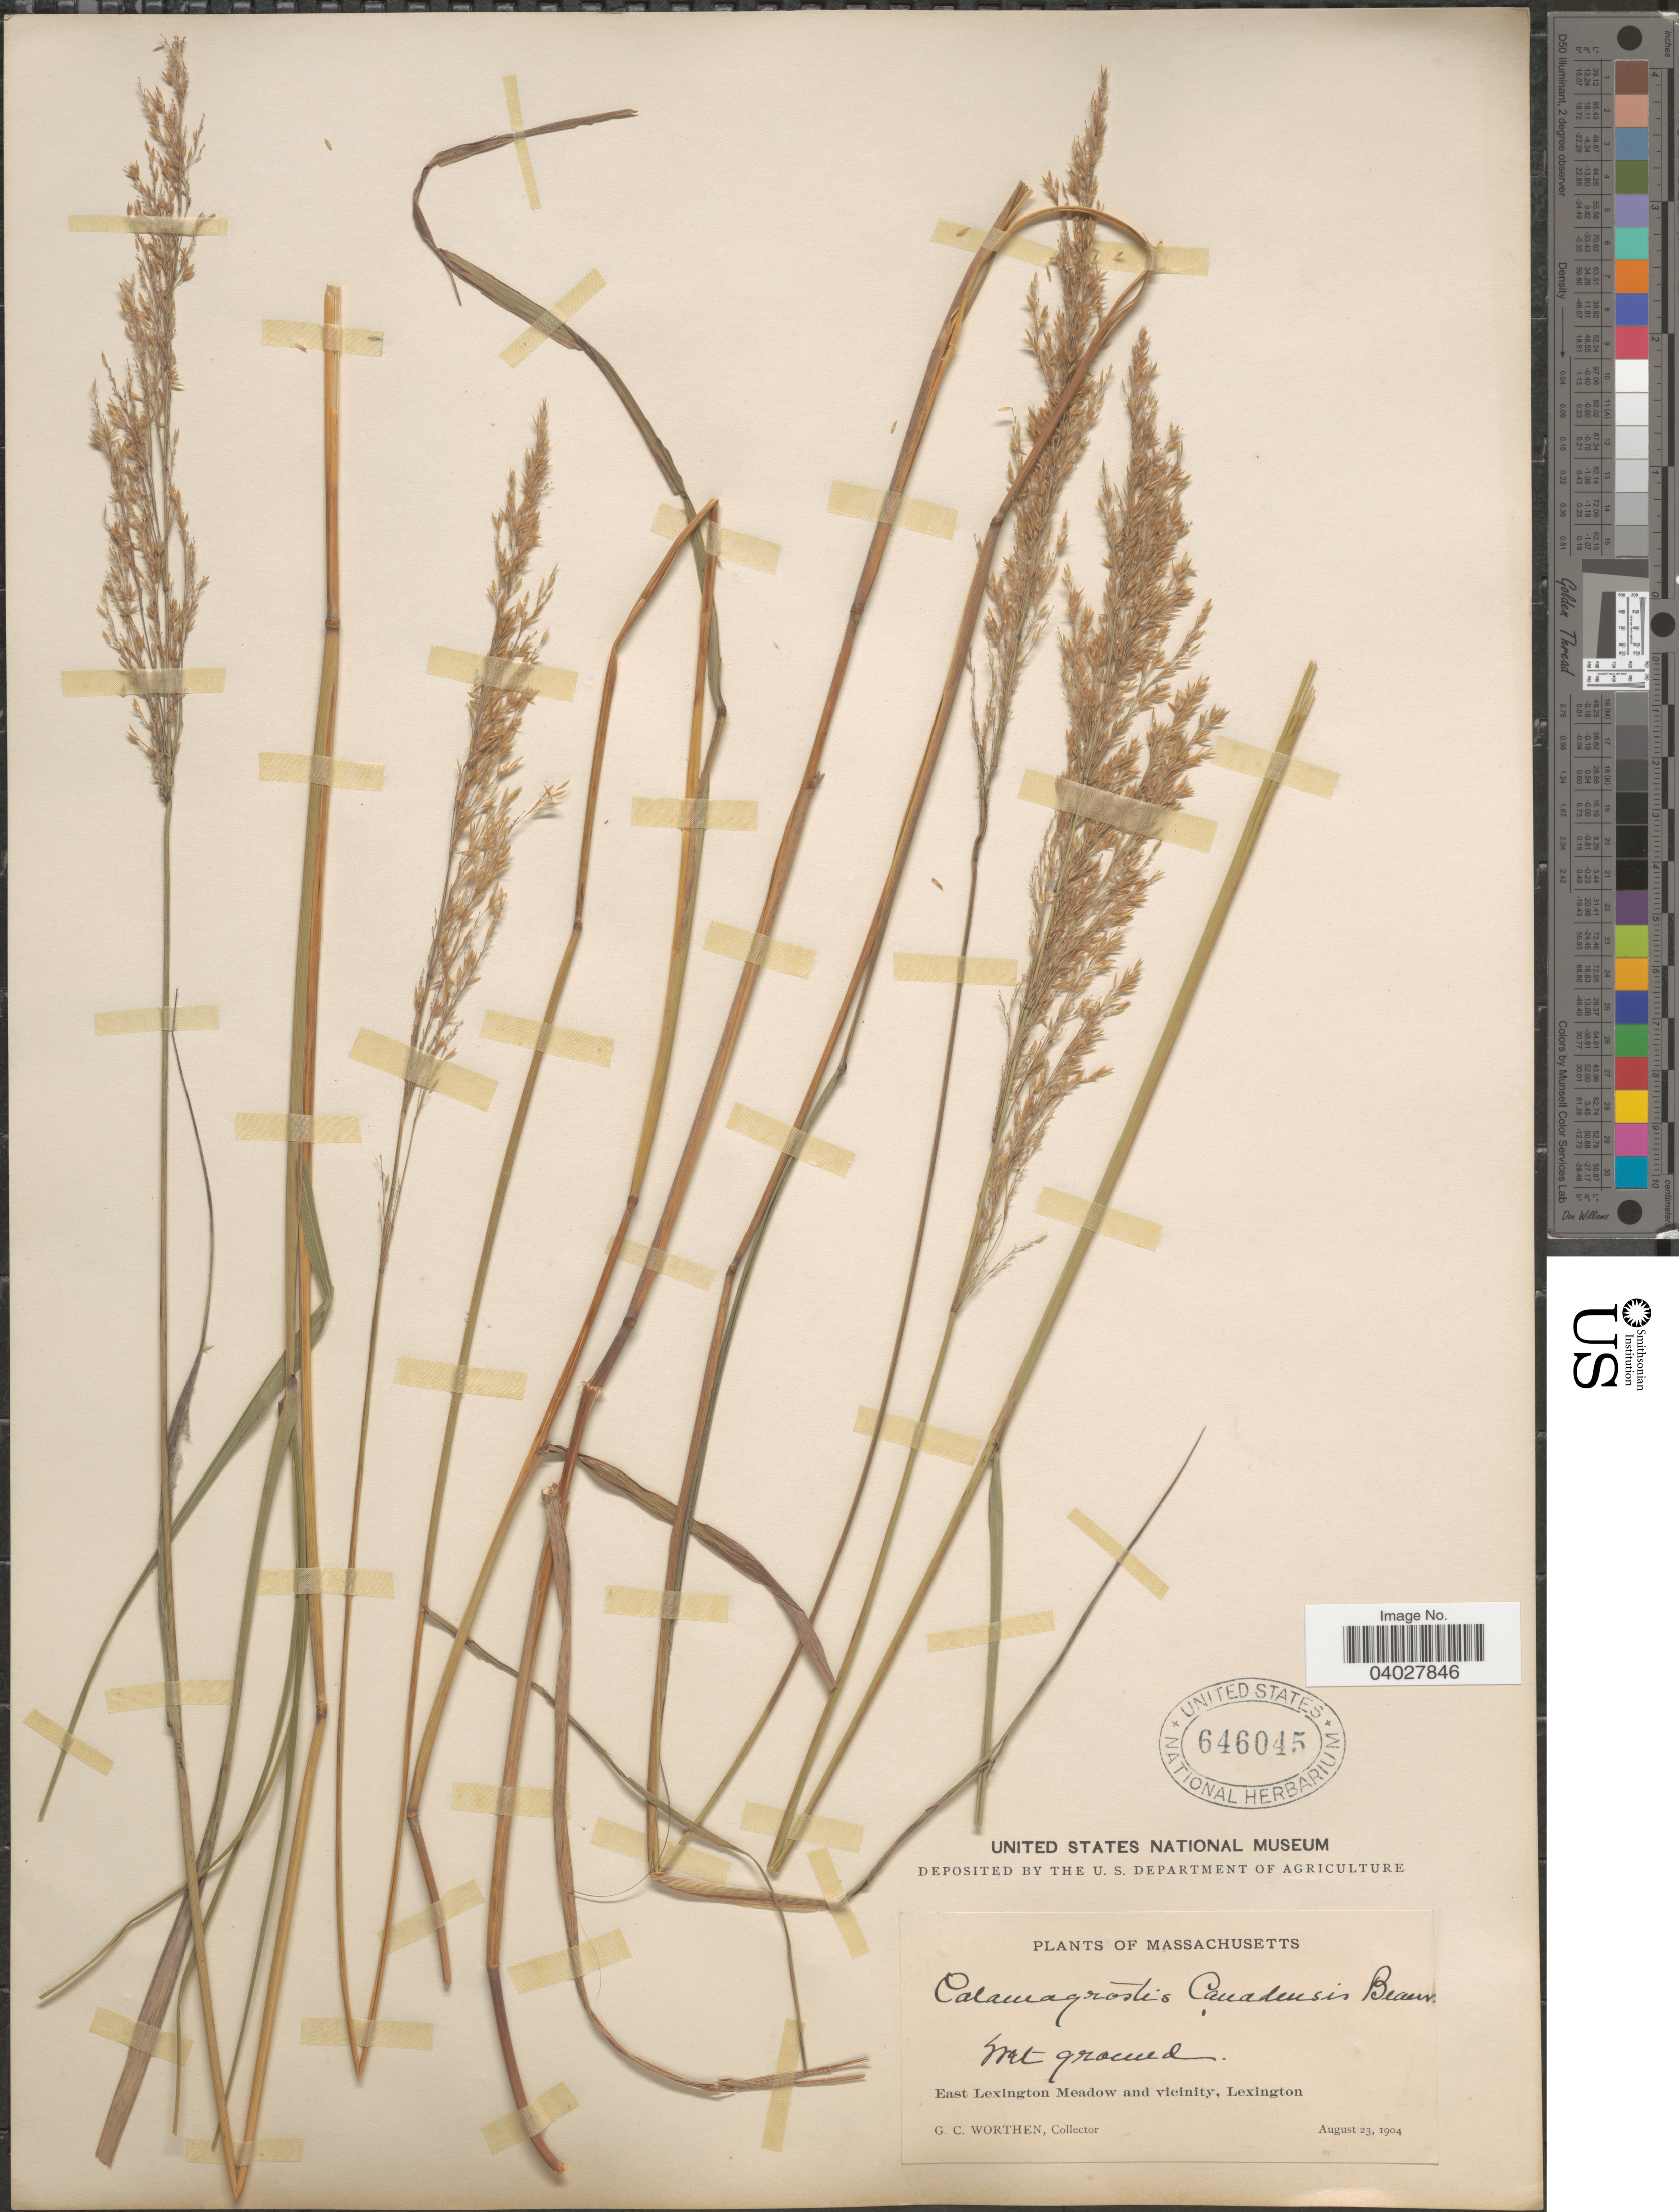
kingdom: Plantae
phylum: Tracheophyta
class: Liliopsida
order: Poales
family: Poaceae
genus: Calamagrostis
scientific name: Calamagrostis canadensis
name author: (Michx.) P. Beauv.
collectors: G. Worthen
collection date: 1904-08-23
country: United States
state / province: Massachusetts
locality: East Lexington Meadow and vicinity, Lexington.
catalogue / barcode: US 646045